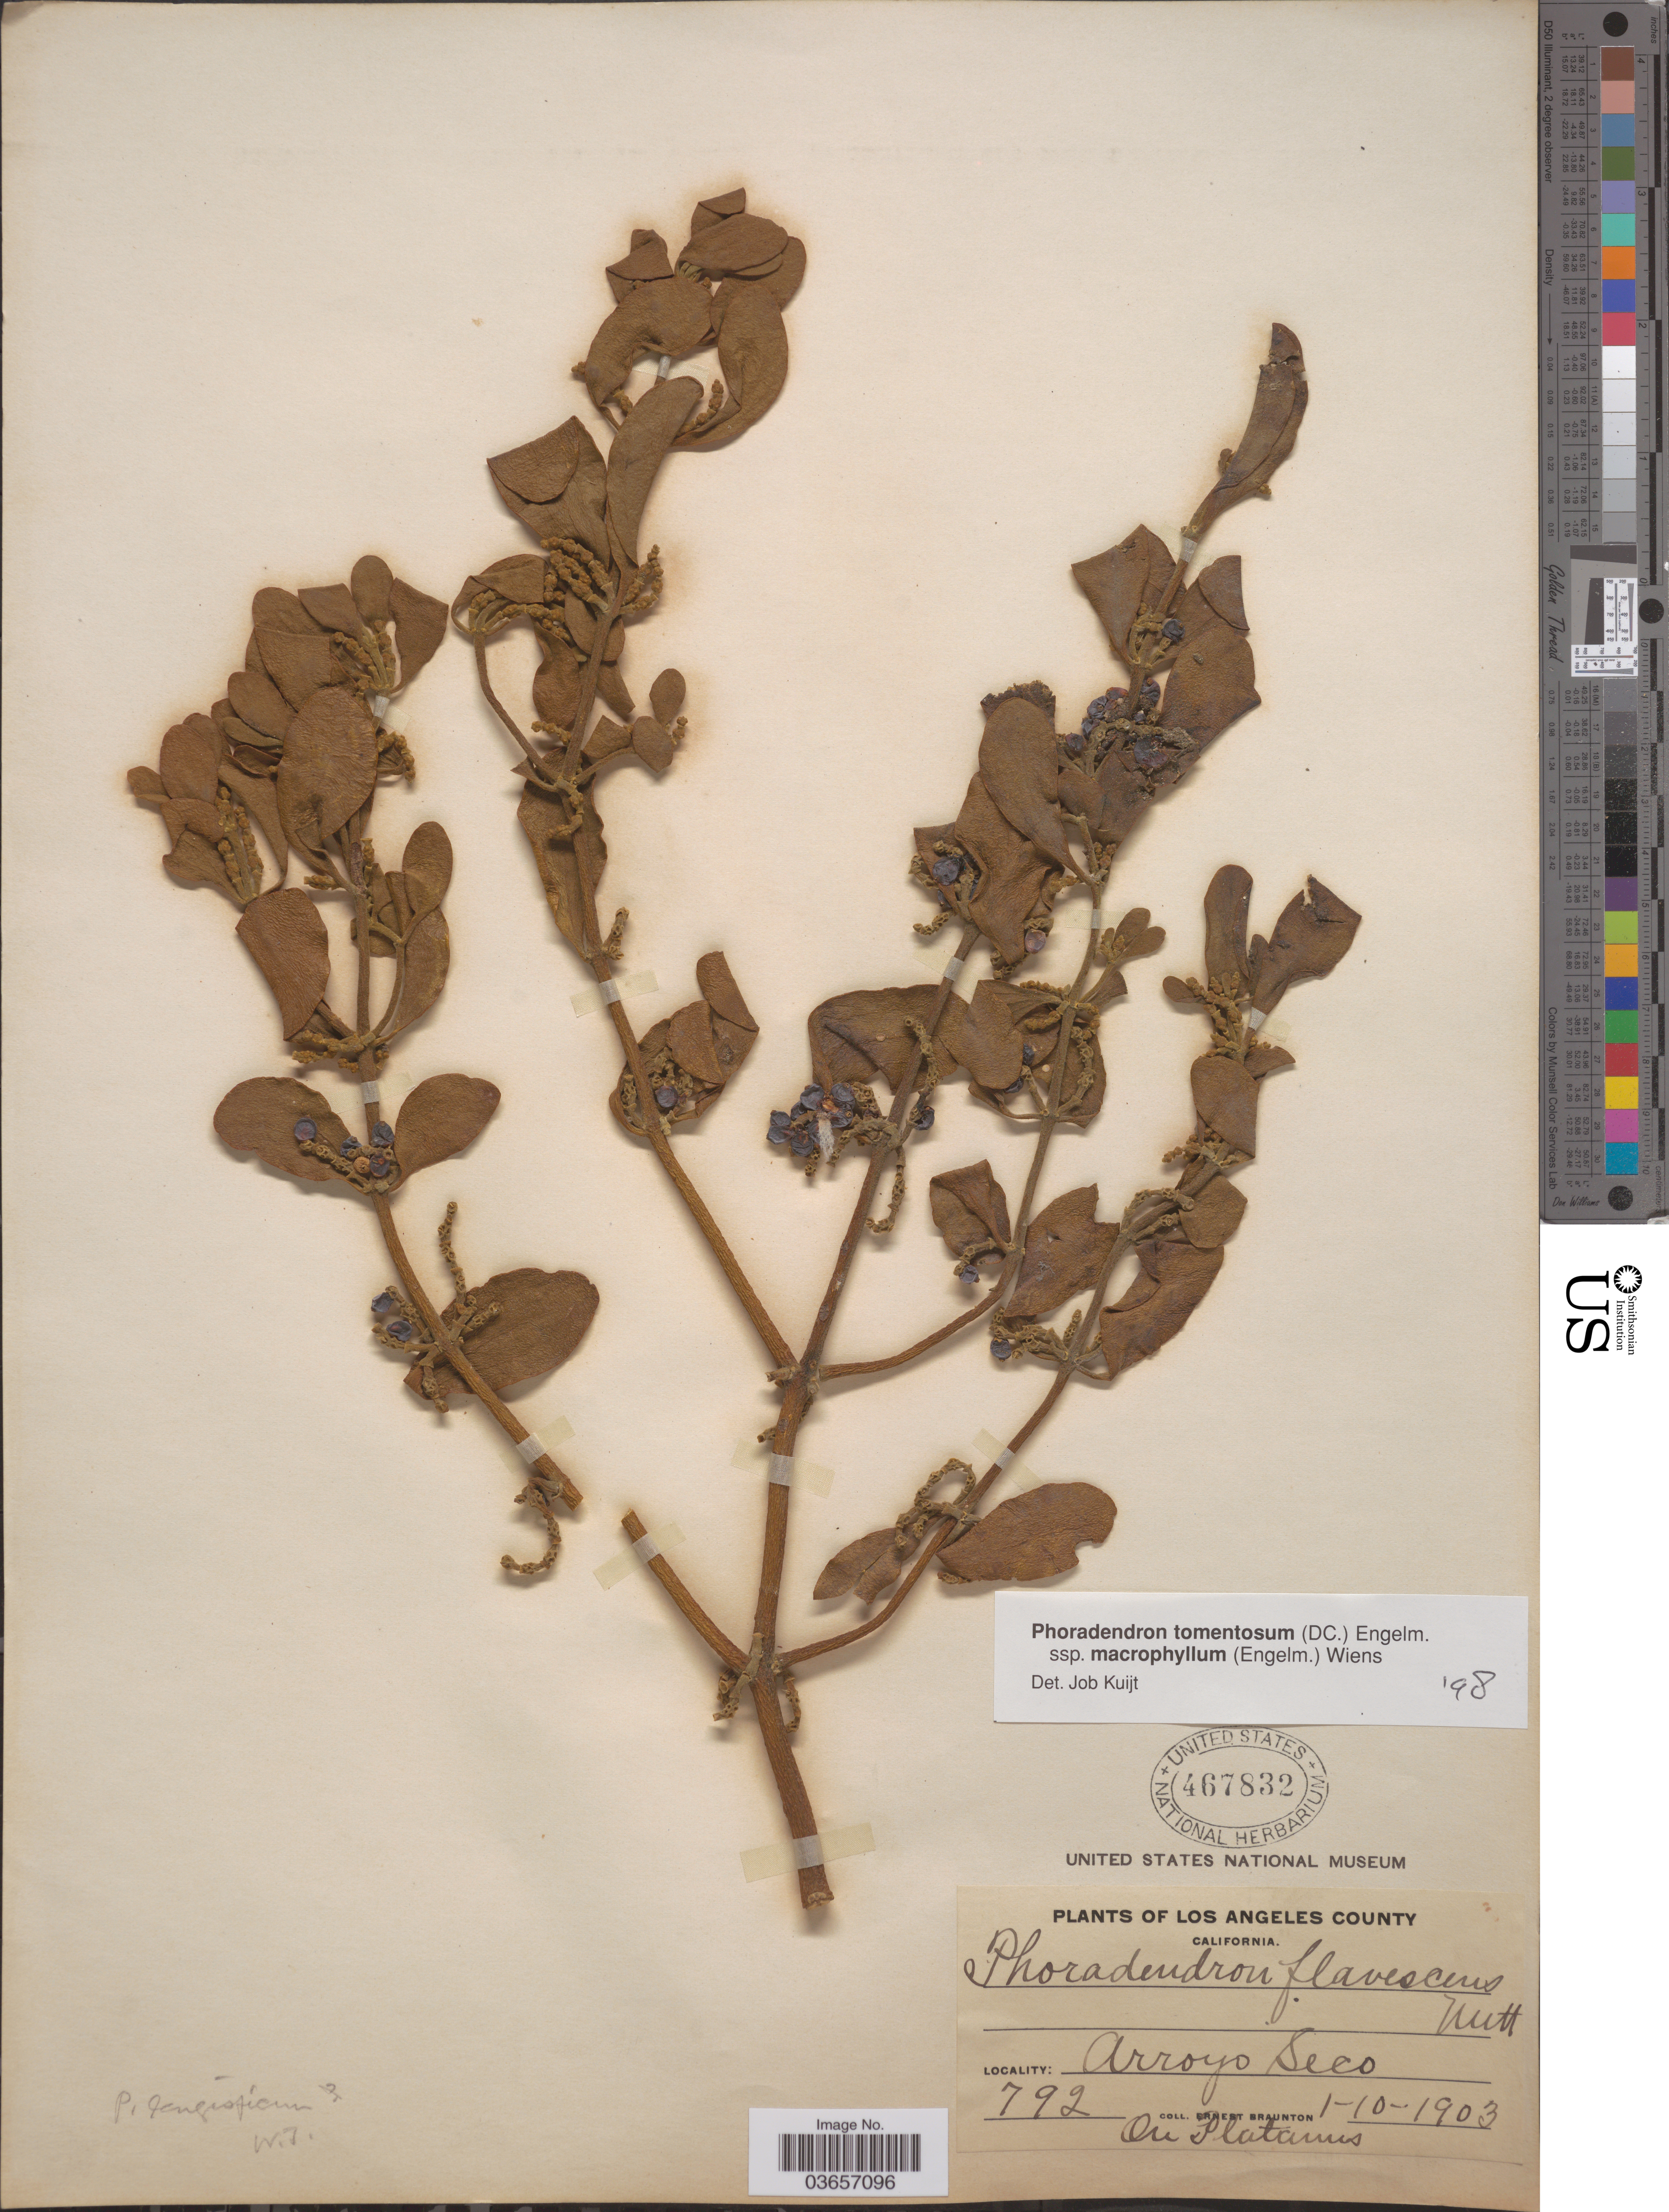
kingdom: Plantae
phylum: Tracheophyta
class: Magnoliopsida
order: Santalales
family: Viscaceae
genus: Phoradendron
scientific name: Phoradendron tomentosum subsp. macrophyllum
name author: DC.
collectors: E. Braunton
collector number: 792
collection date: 1903-01-10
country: United States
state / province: California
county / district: Los Angeles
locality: Los Angeles County. Arroyo Seco.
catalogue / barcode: US 467832